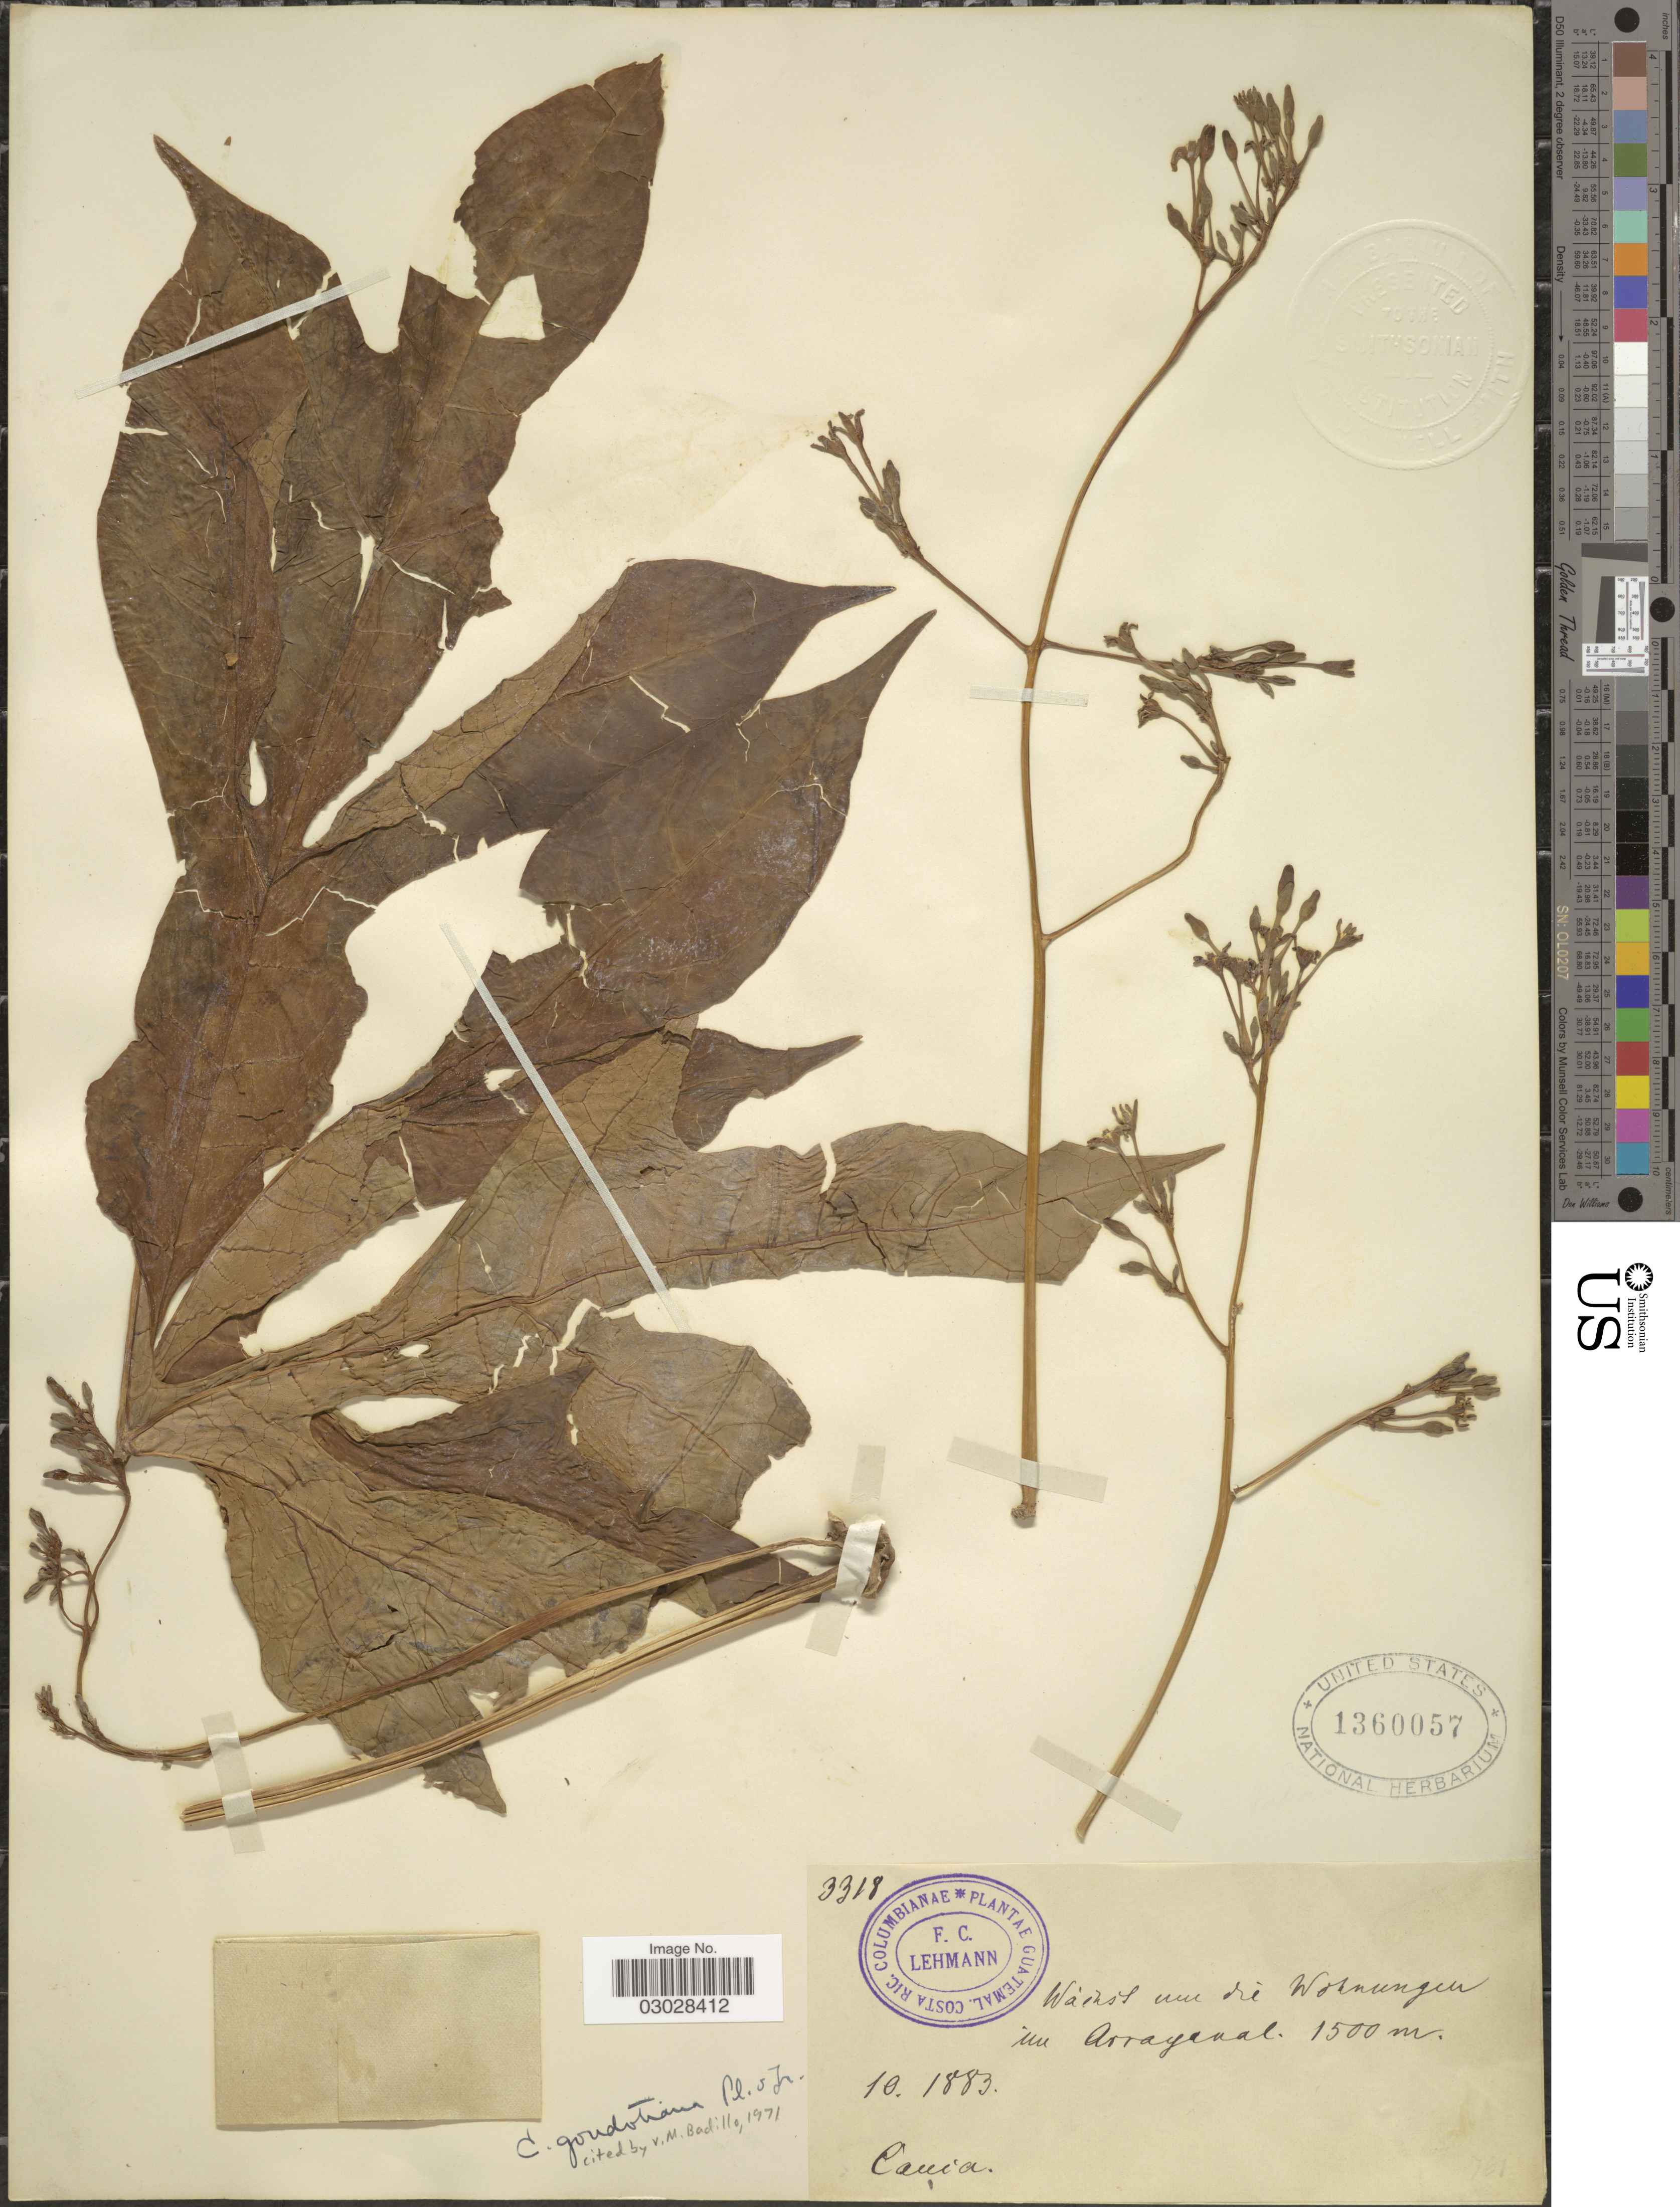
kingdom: Plantae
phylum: Tracheophyta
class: Magnoliopsida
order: Brassicales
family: Caricaceae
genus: Vasconcellea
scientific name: Vasconcellea goudotiana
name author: Triana & Planch.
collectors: F. C. Lehmann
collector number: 3318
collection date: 1883-10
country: Colombia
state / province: Cauca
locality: Wachst um die Wohnungen.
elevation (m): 1500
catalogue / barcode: US 1360057